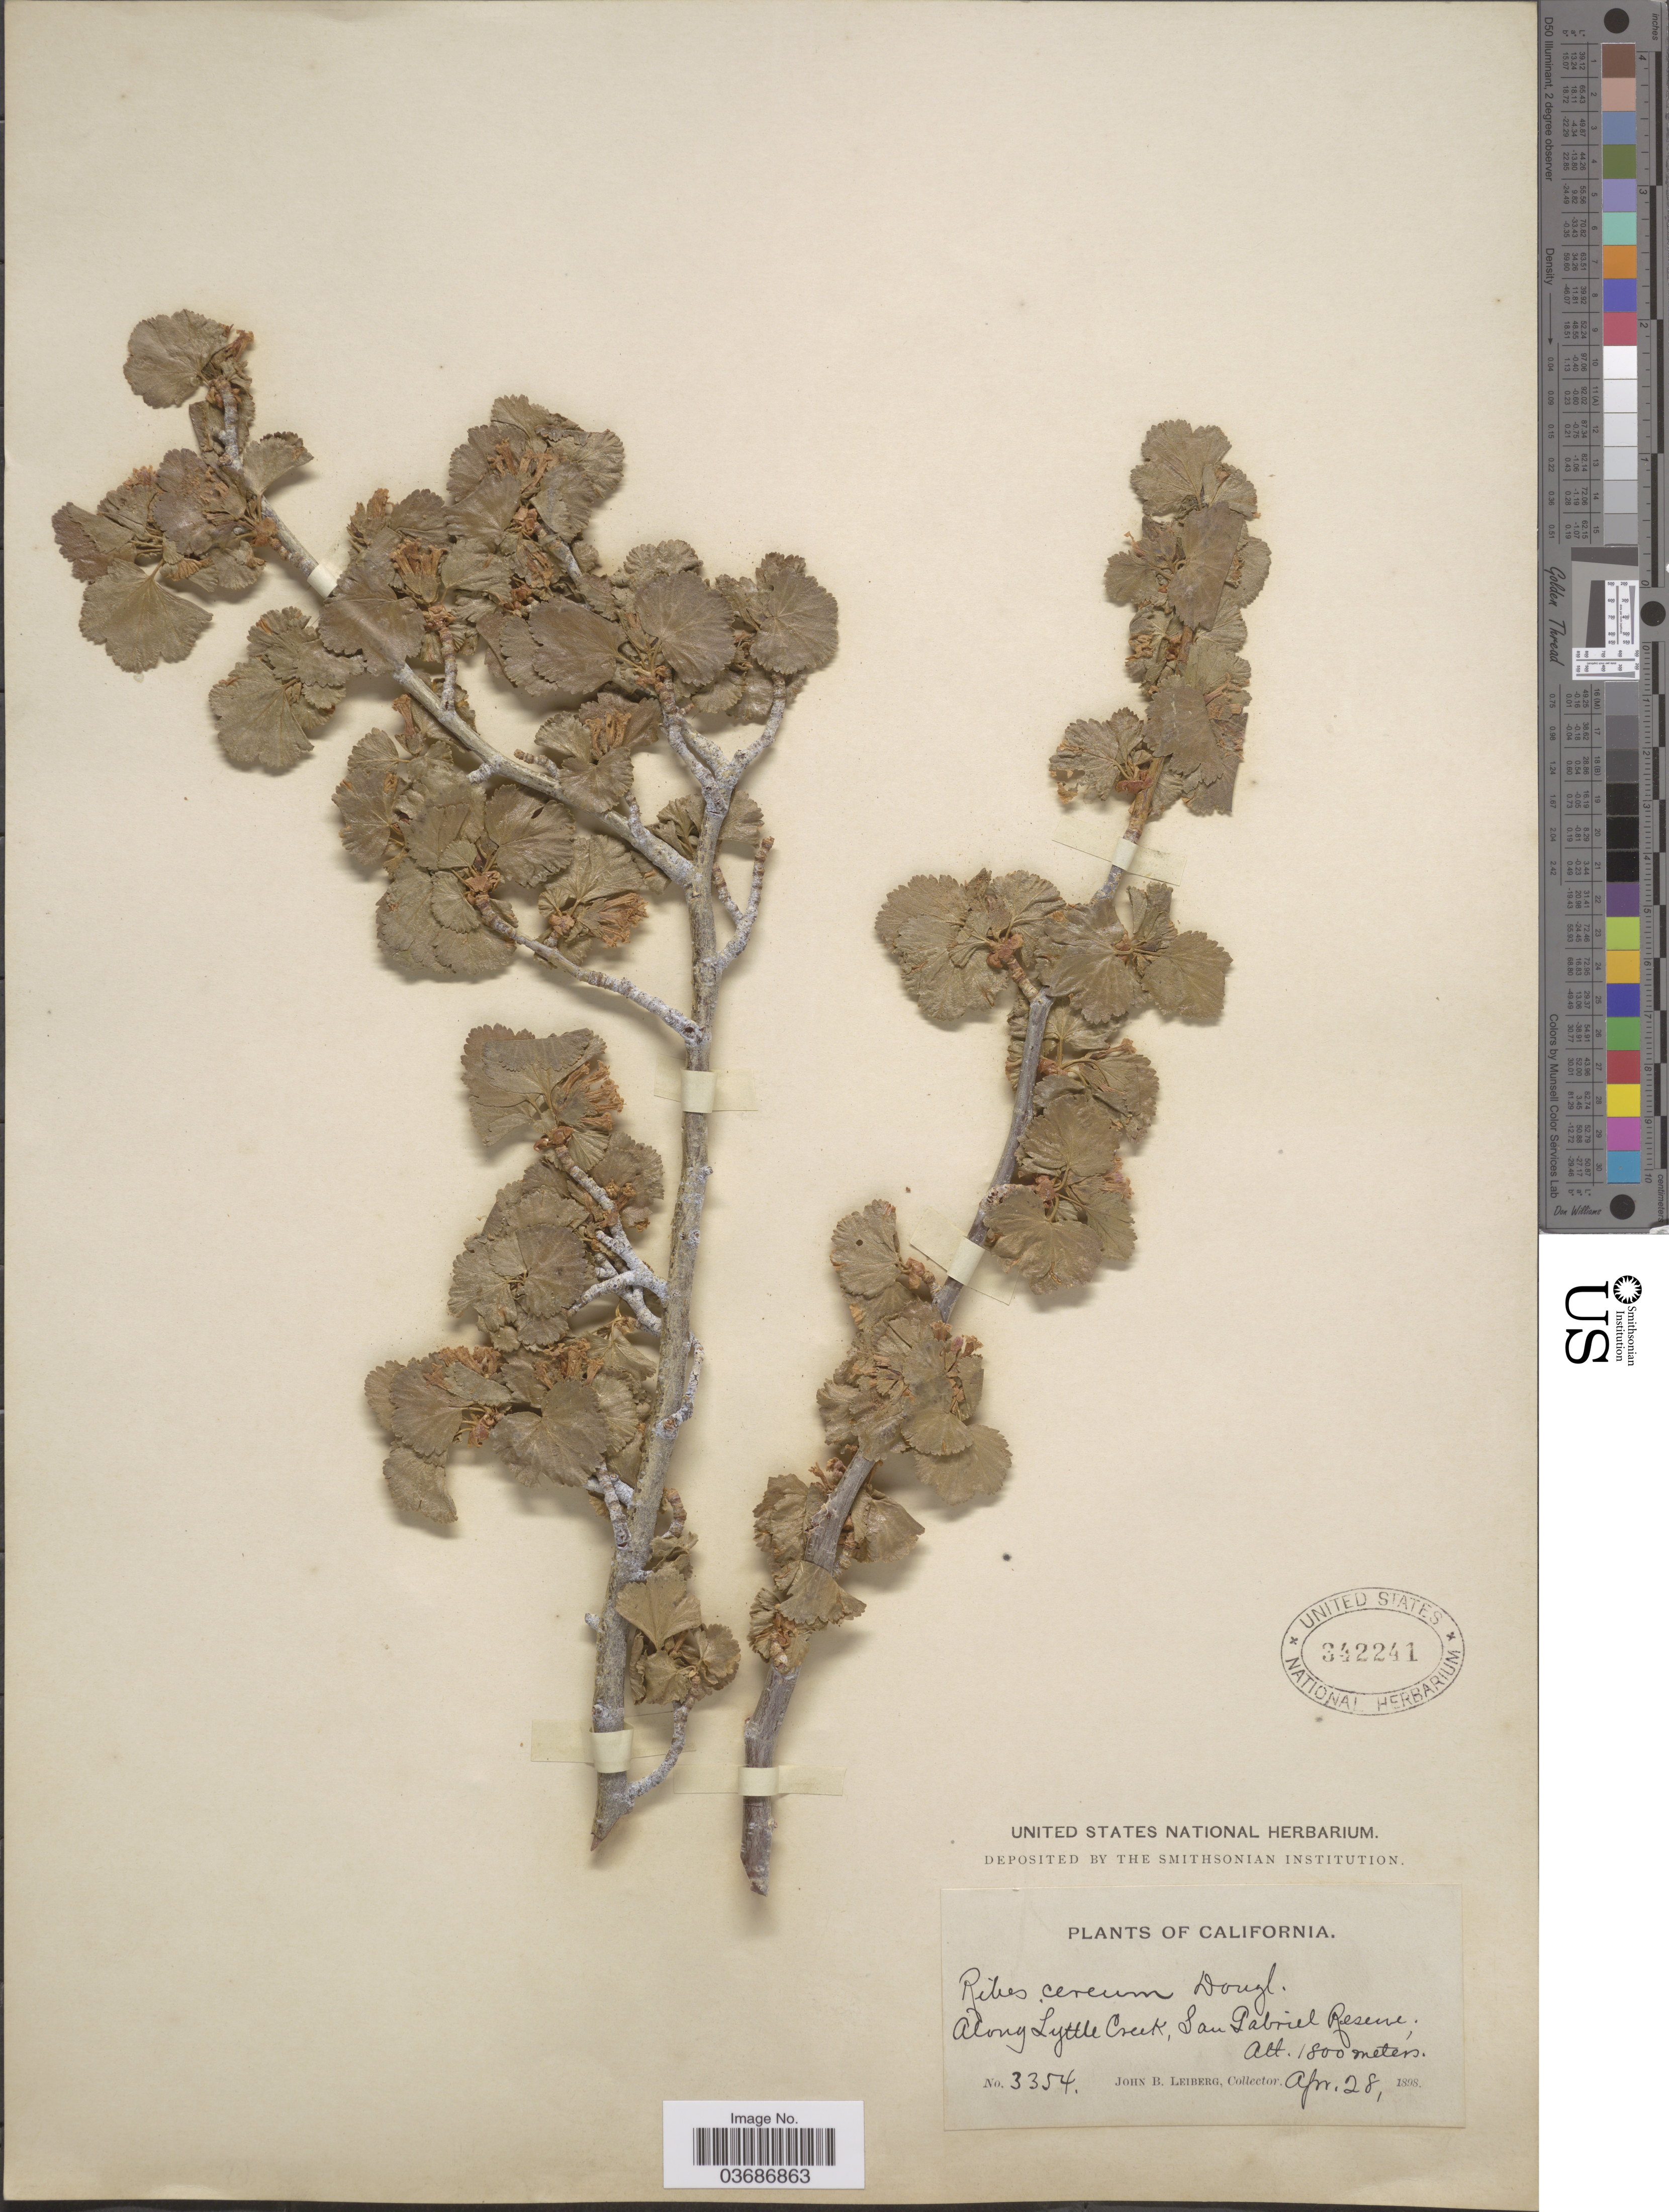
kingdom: Plantae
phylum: Tracheophyta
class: Magnoliopsida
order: Saxifragales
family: Grossulariaceae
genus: Ribes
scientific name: Ribes cereum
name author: Douglas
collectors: J. B. Leiberg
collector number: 3354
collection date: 1898-04-28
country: United States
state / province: California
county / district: Los Angeles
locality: Along Lyttle Creek, San Gabriel Reserve.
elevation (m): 1800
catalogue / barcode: US 342241